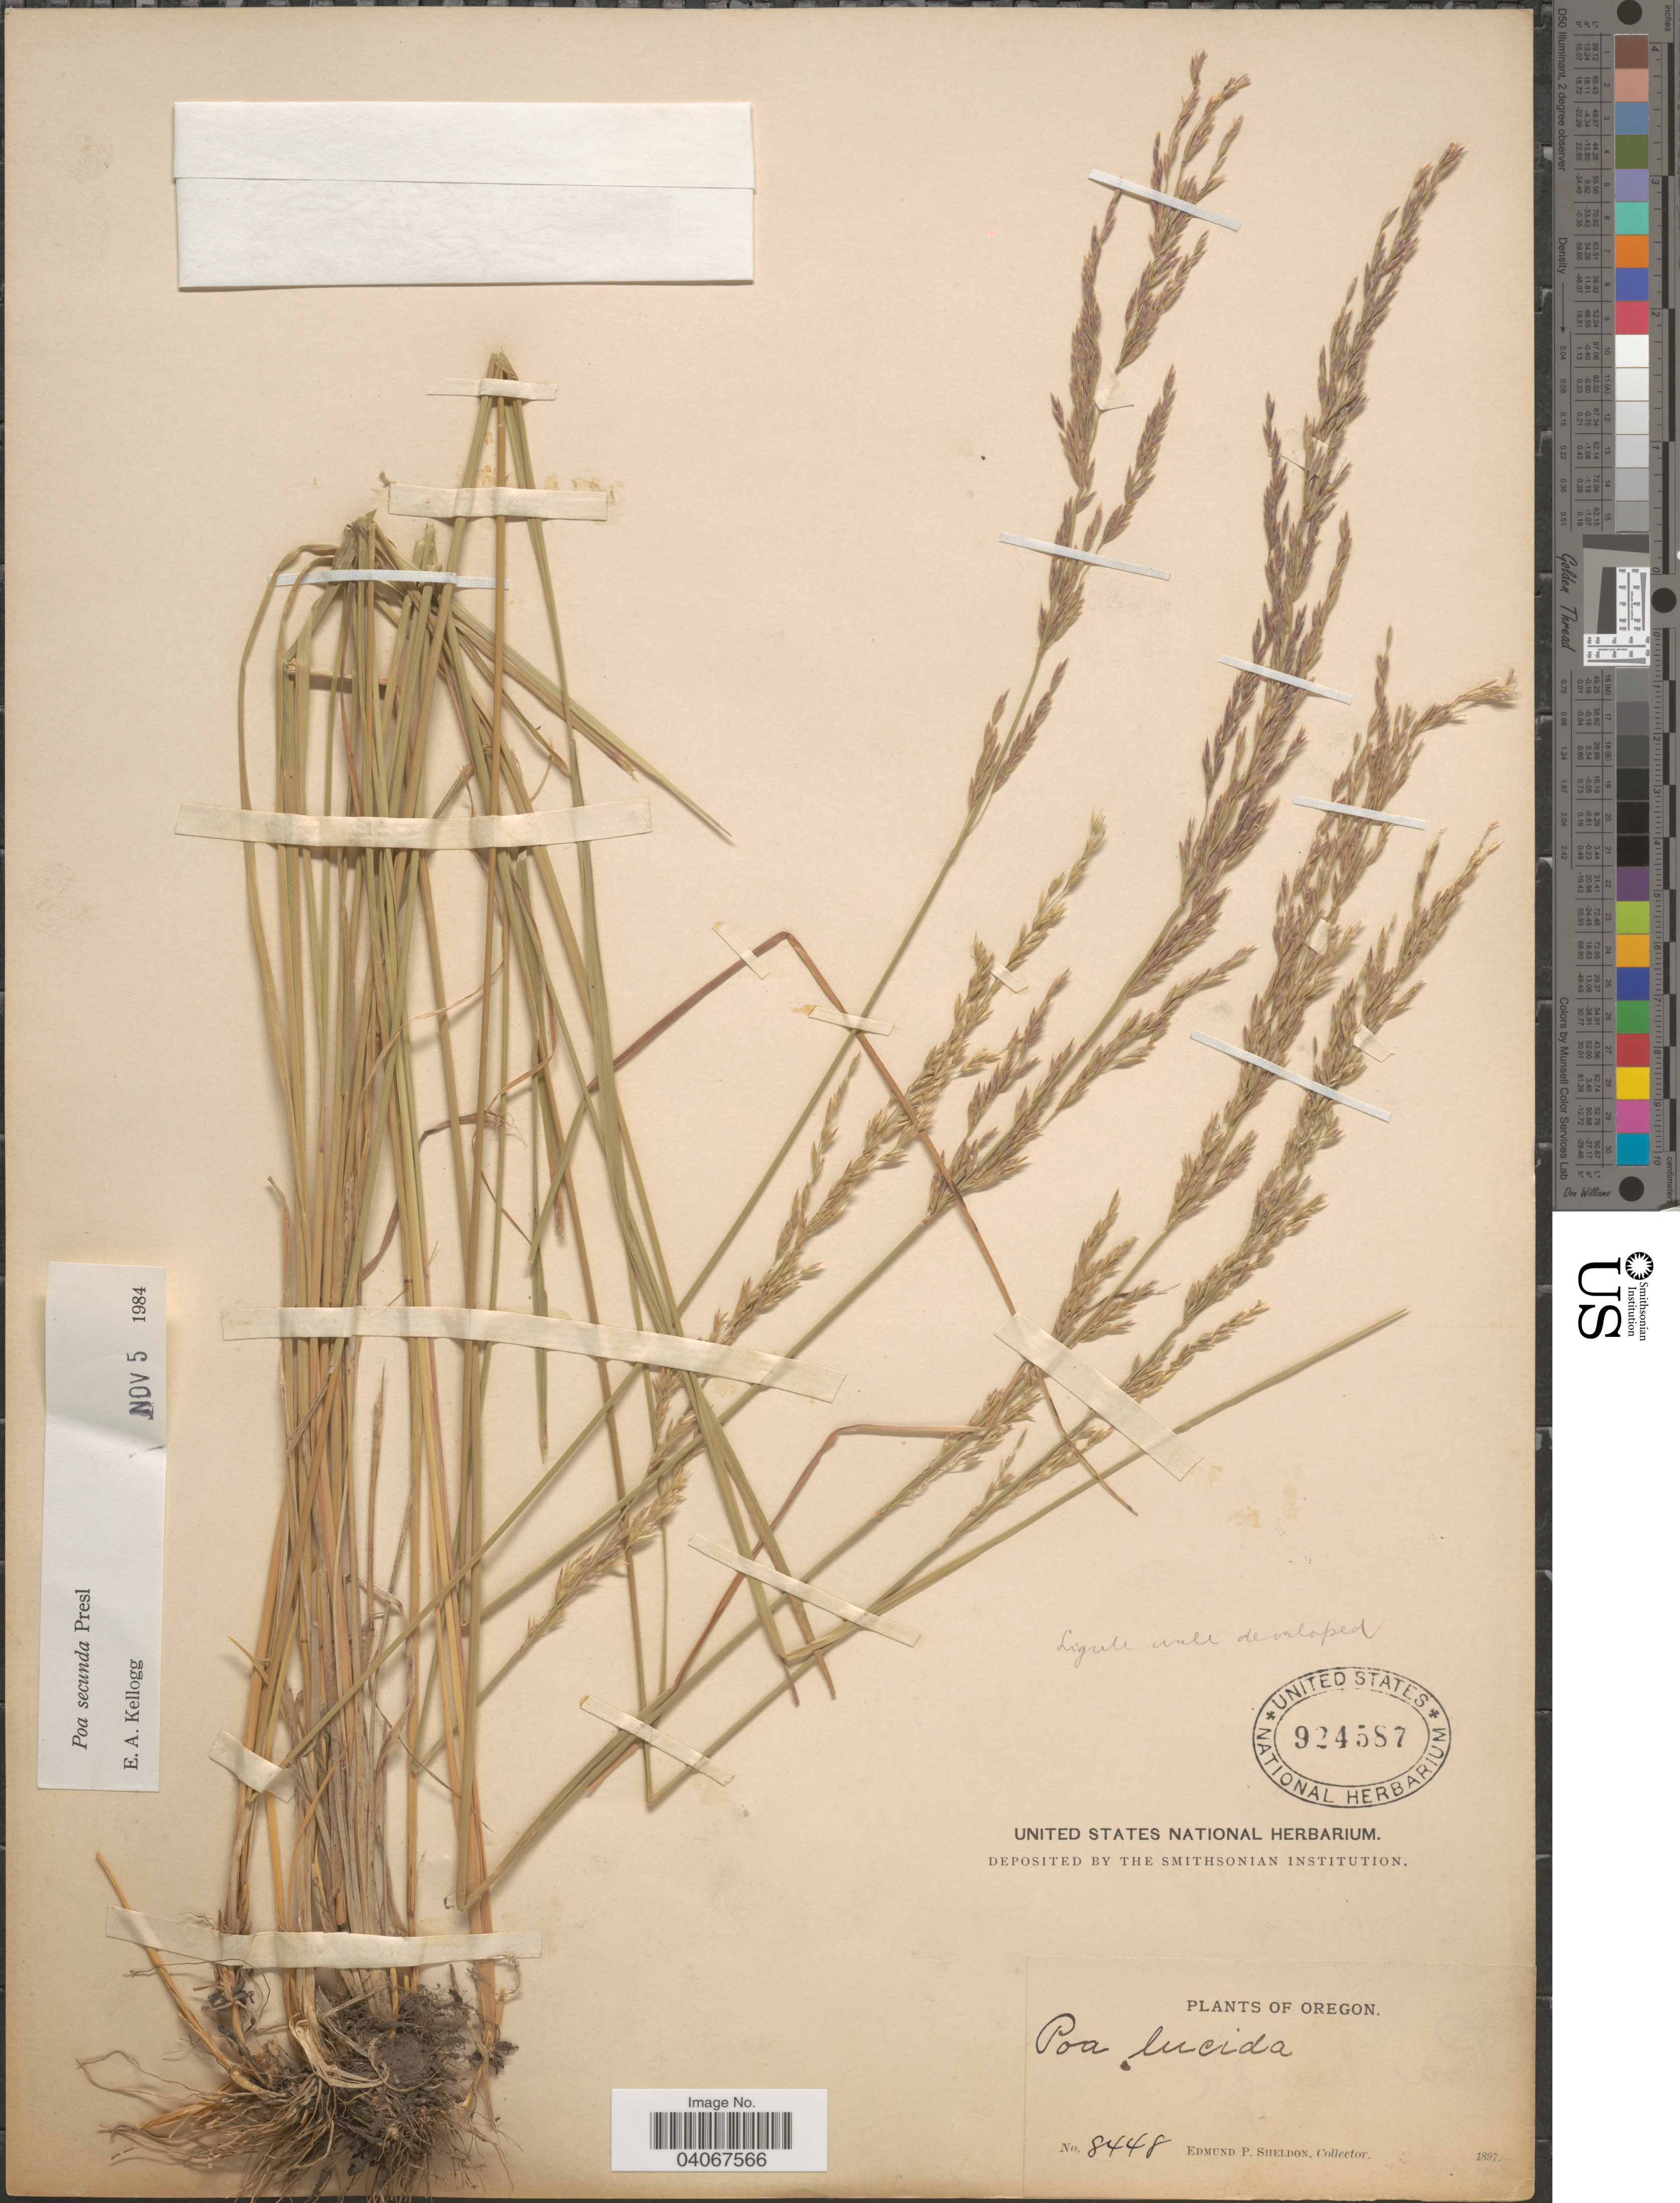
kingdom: Plantae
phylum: Tracheophyta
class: Liliopsida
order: Poales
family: Poaceae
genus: Poa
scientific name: Poa secunda subsp. secunda var. secunda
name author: J. Presl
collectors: E. P. Sheldon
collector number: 8448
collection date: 1897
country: United States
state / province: Oregon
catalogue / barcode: US 924587